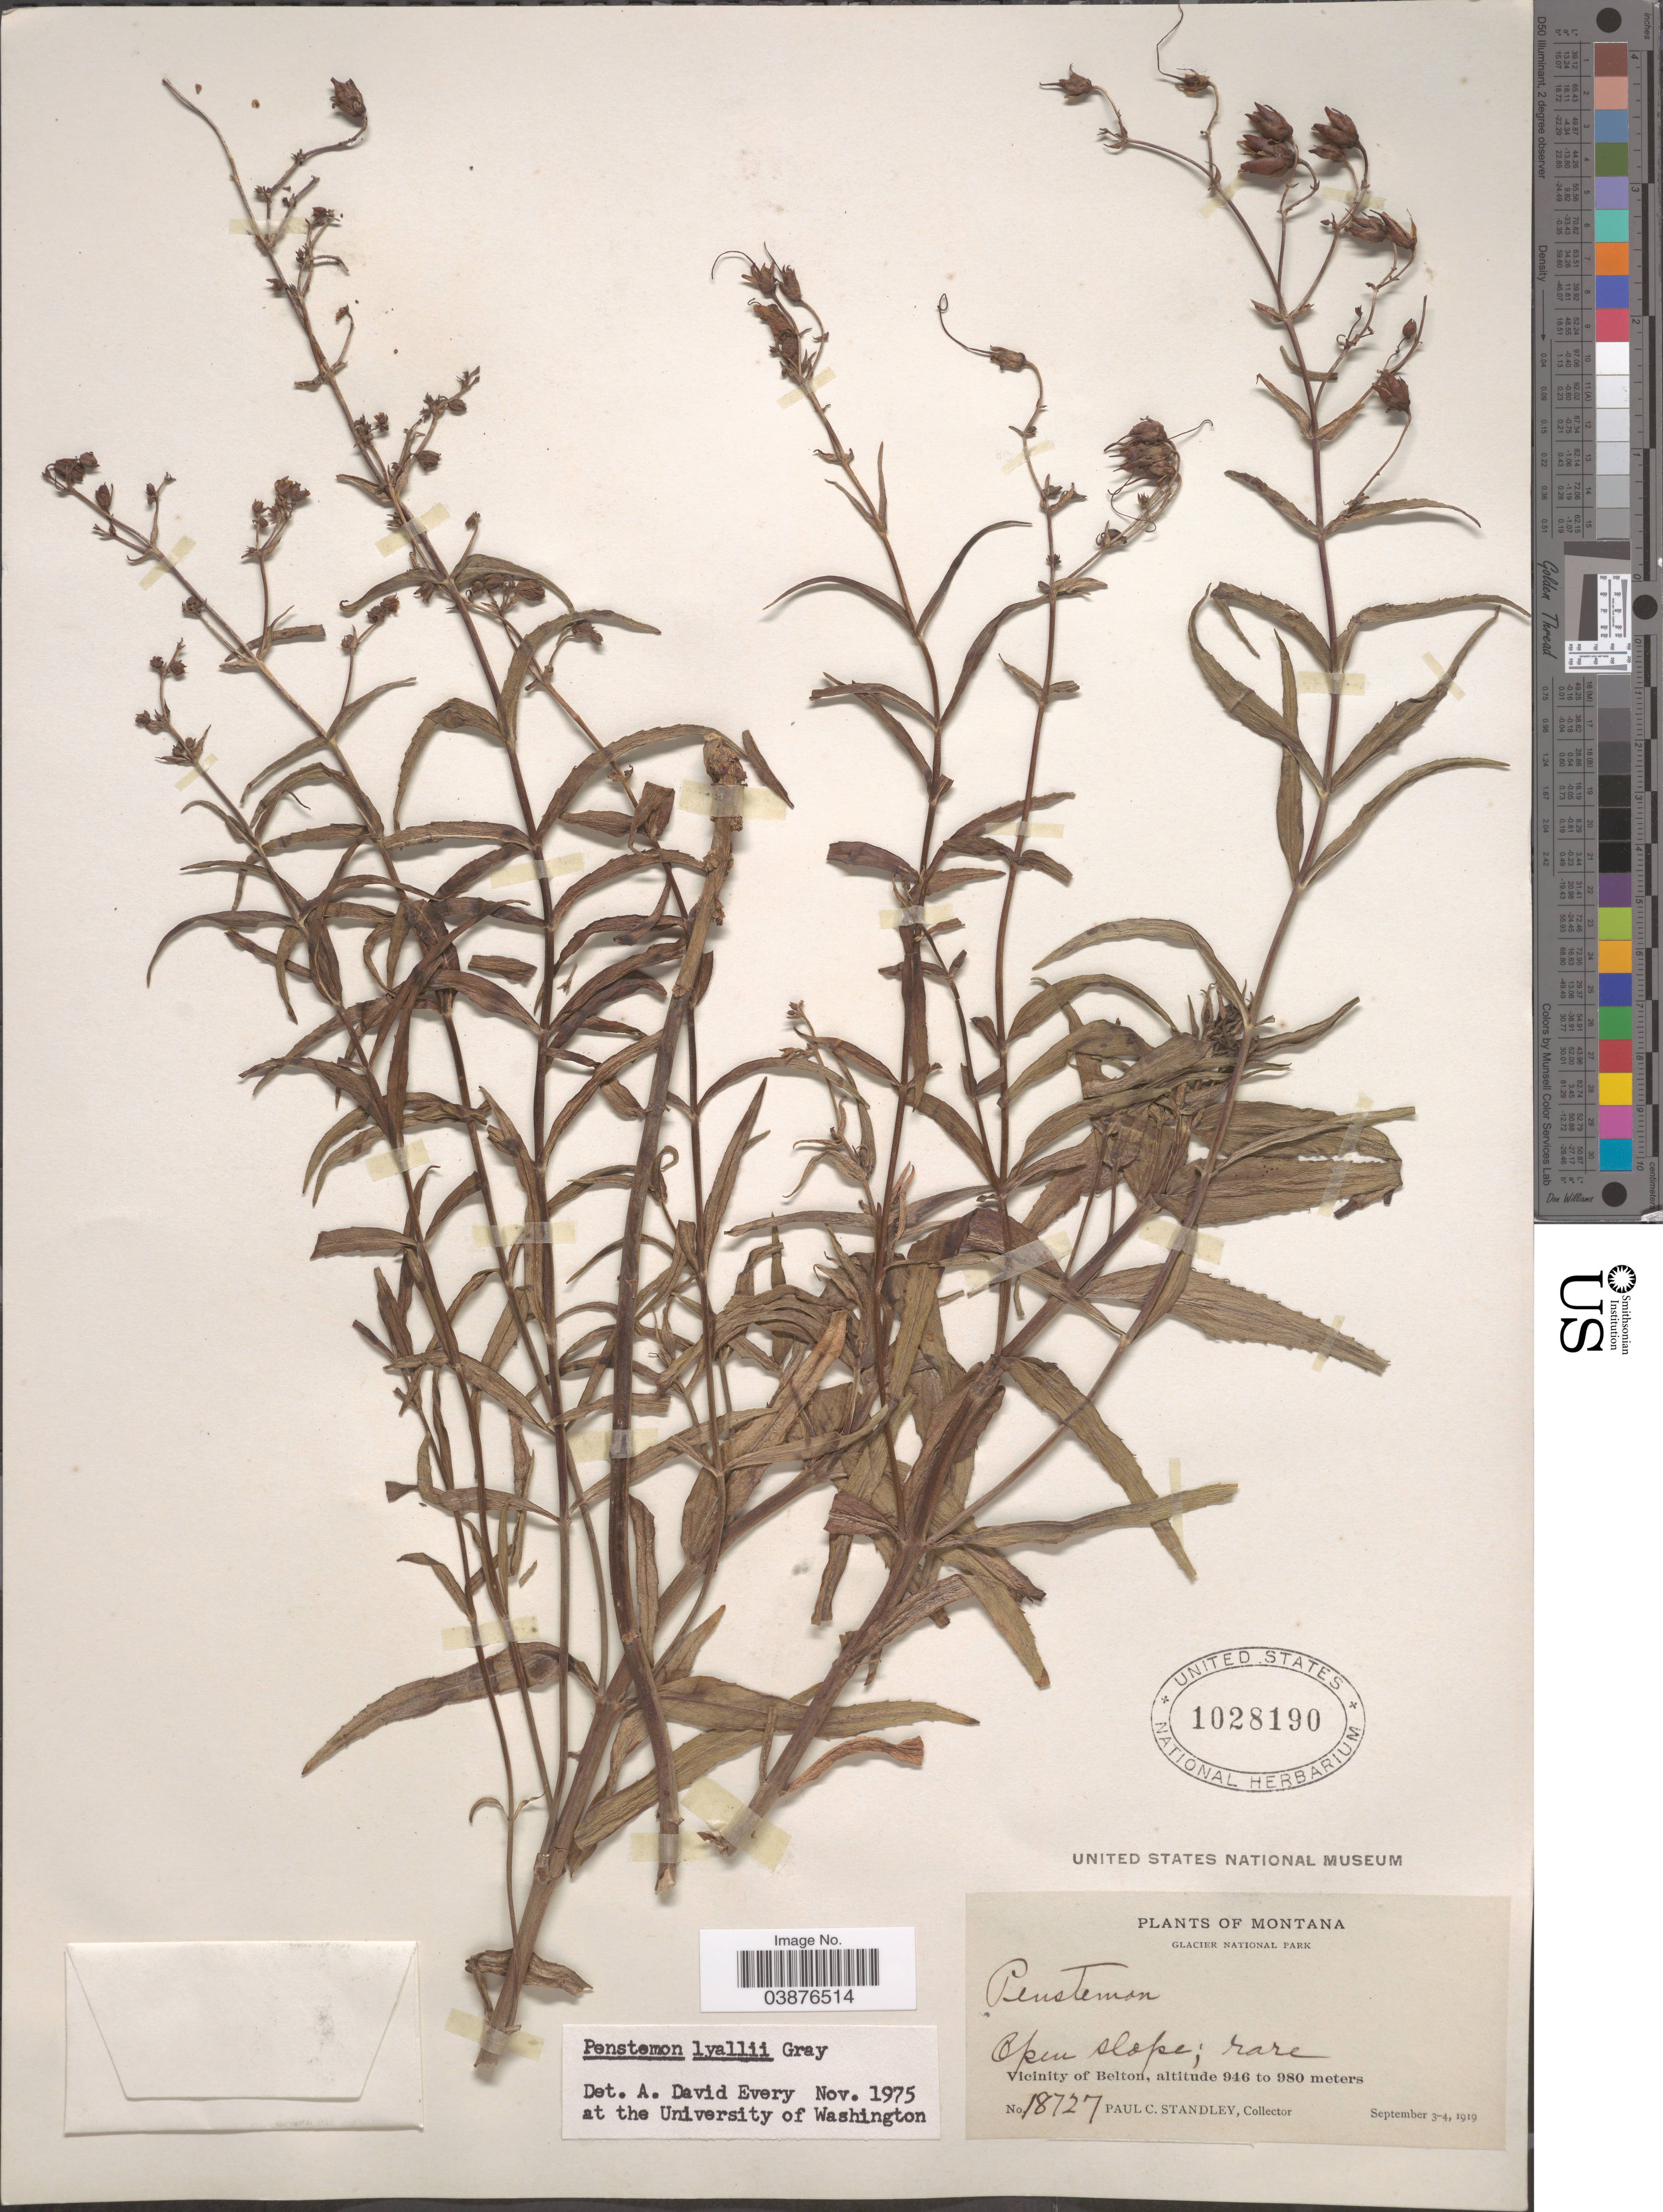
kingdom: Plantae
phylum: Tracheophyta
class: Magnoliopsida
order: Lamiales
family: Plantaginaceae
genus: Penstemon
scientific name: Penstemon lyallii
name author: (A. Gray) A. Gray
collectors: P. C. Standley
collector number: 18727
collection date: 1919-04-03/1919-09-04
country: United States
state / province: Montana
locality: Glacier National Park. Vicinity of Belton.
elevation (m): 946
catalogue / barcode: US 1028190